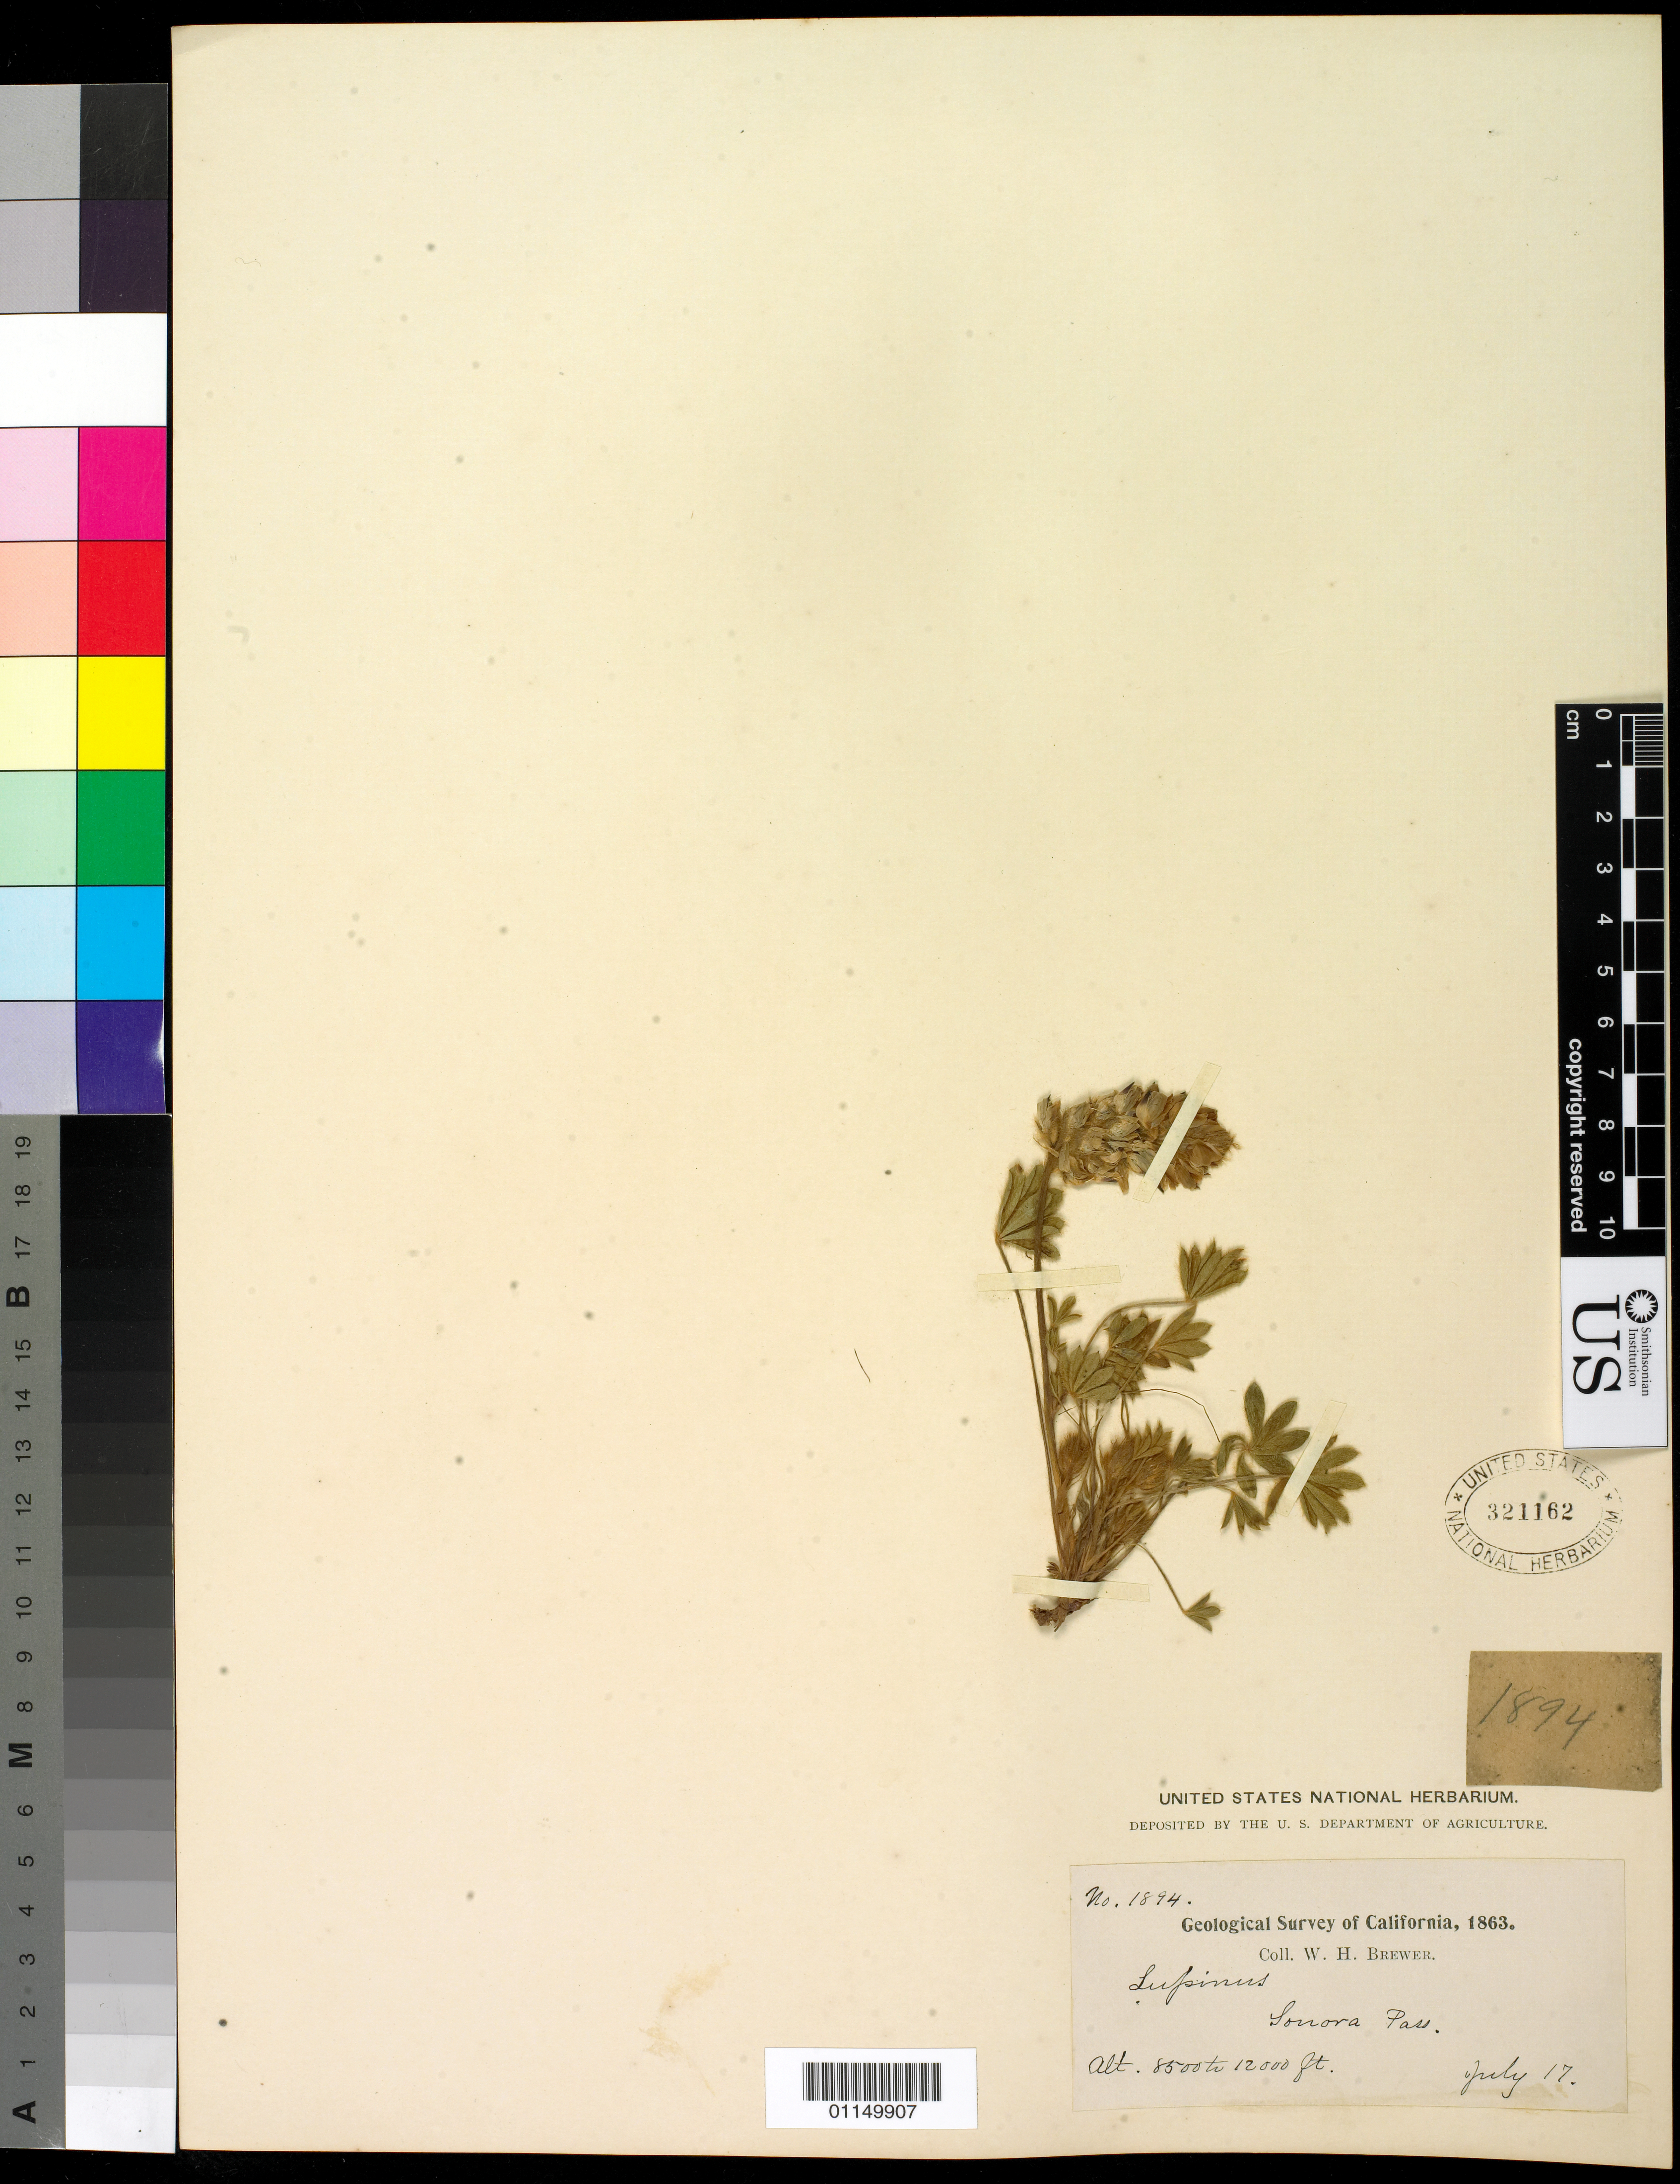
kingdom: Plantae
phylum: Tracheophyta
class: Magnoliopsida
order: Fabales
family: Fabaceae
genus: Lupinus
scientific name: Lupinus sellulus var. lobbii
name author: (A. Gray ex S. Watson) B.J. Cox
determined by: Strong, Mark T., (BOT), Smithsonian Institution - National Museum of Natural History (UNITED STATES)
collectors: W. H. Brewer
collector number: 1894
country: United States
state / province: California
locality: Sonora Pass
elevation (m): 2591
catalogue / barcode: US 321162